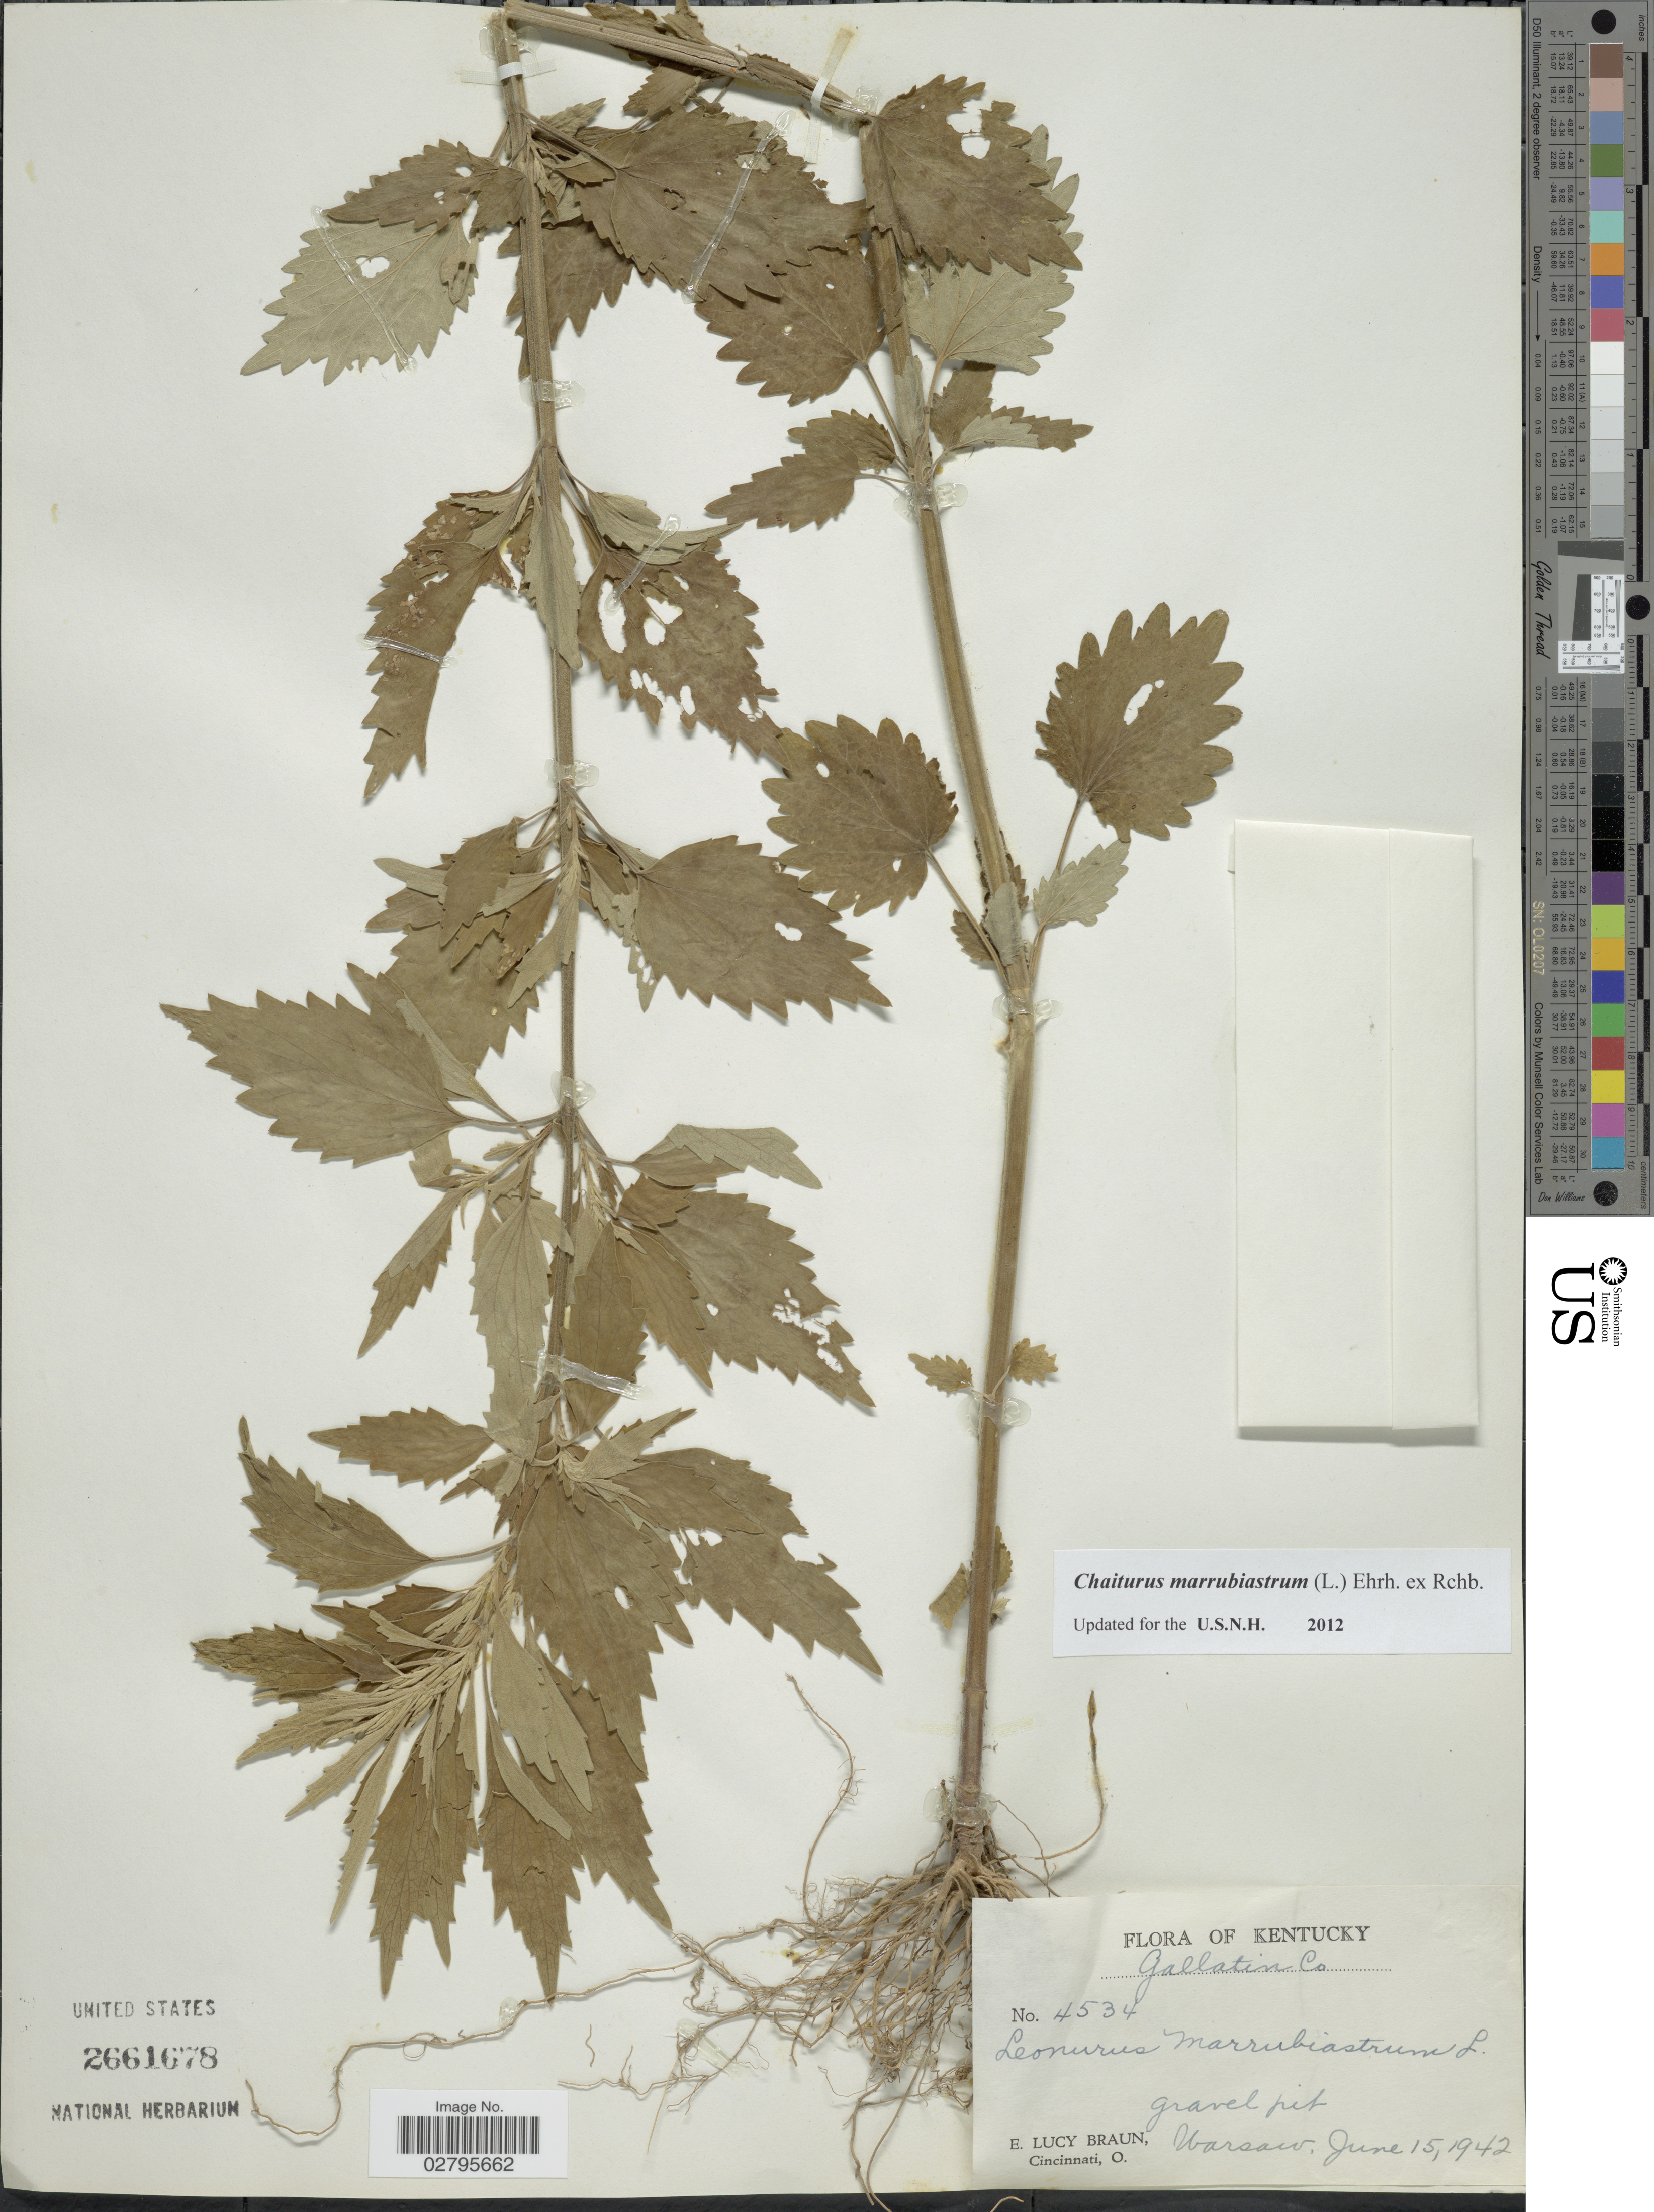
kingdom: Plantae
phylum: Tracheophyta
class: Magnoliopsida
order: Lamiales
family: Lamiaceae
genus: Chaiturus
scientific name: Chaiturus marrubiastrum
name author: (L.) Rchb.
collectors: E. L. Braun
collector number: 4534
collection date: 1942-06-15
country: United States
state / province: Kentucky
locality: Gallatin Co., Warsaw.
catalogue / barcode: US 2661678